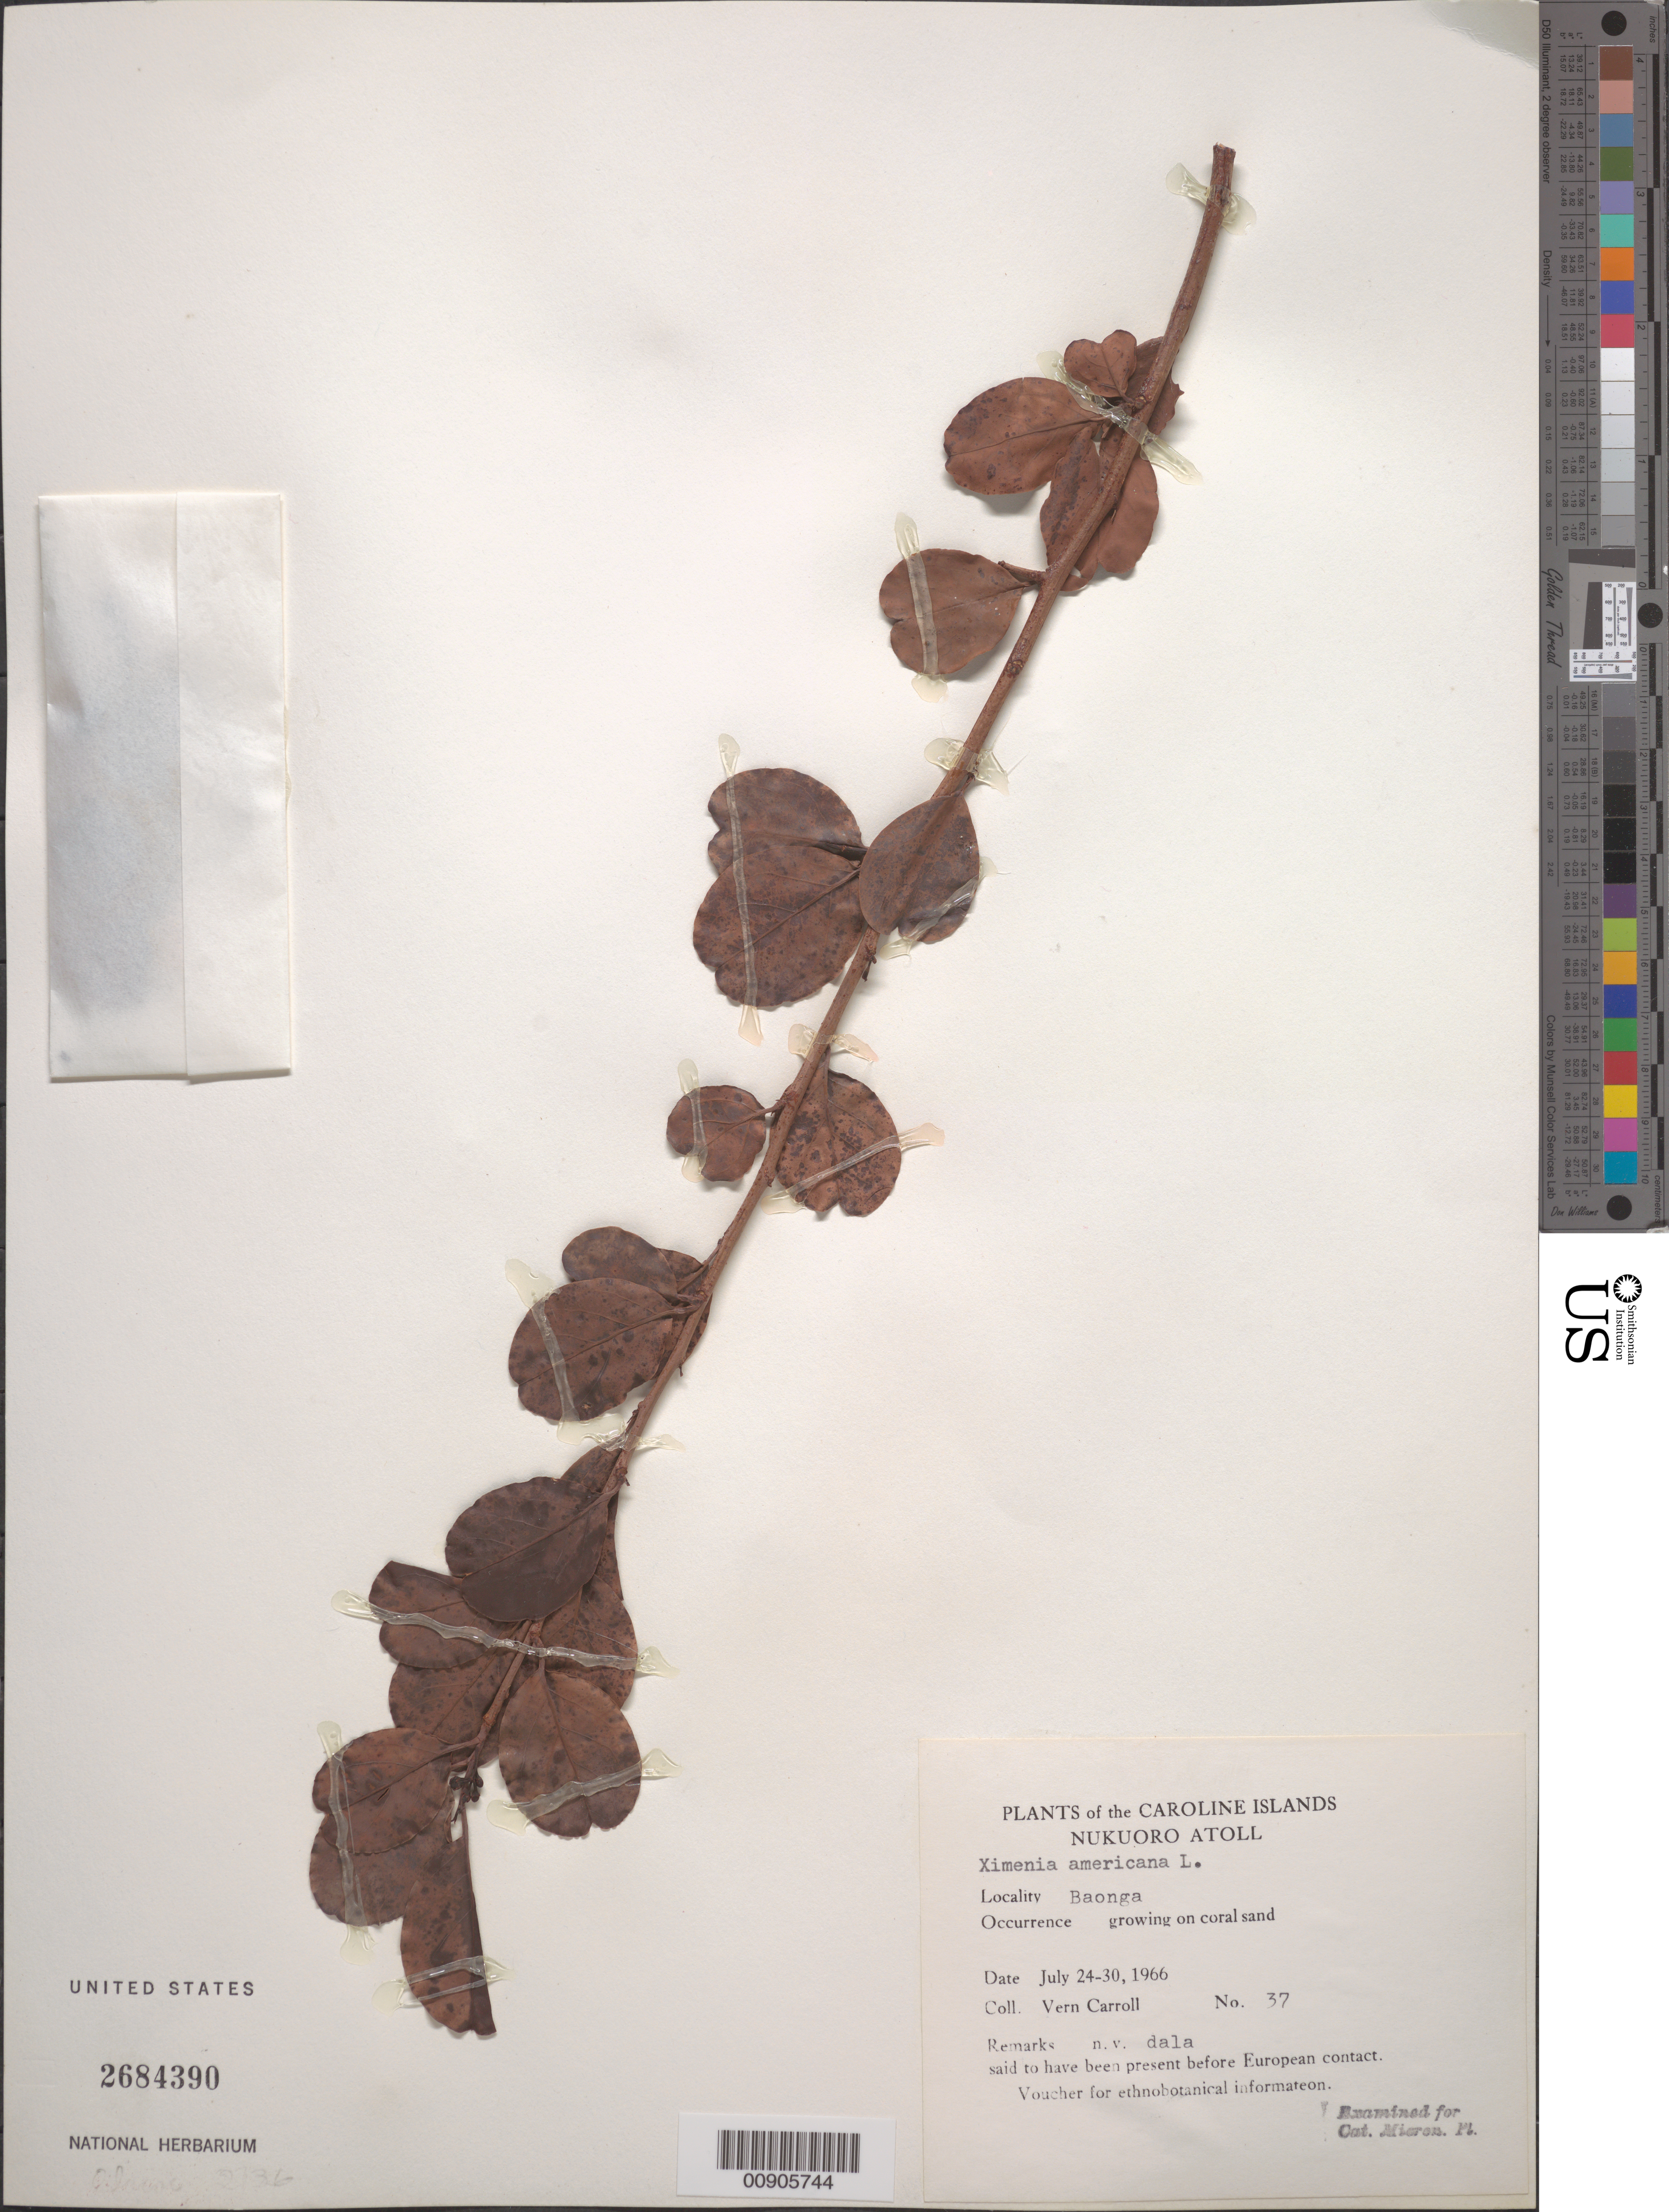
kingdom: Plantae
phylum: Tracheophyta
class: Magnoliopsida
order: Santalales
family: Ximeniaceae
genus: Ximenia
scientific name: Ximenia americana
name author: L.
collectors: V. Carroll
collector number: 37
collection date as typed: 24 Jul 1966 to 30 Jul 1966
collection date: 1966-07-24/1966-07-30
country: Micronesia, Federated States of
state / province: Pohnpei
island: Nukuoro Atoll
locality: Baonga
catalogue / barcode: US 2684390